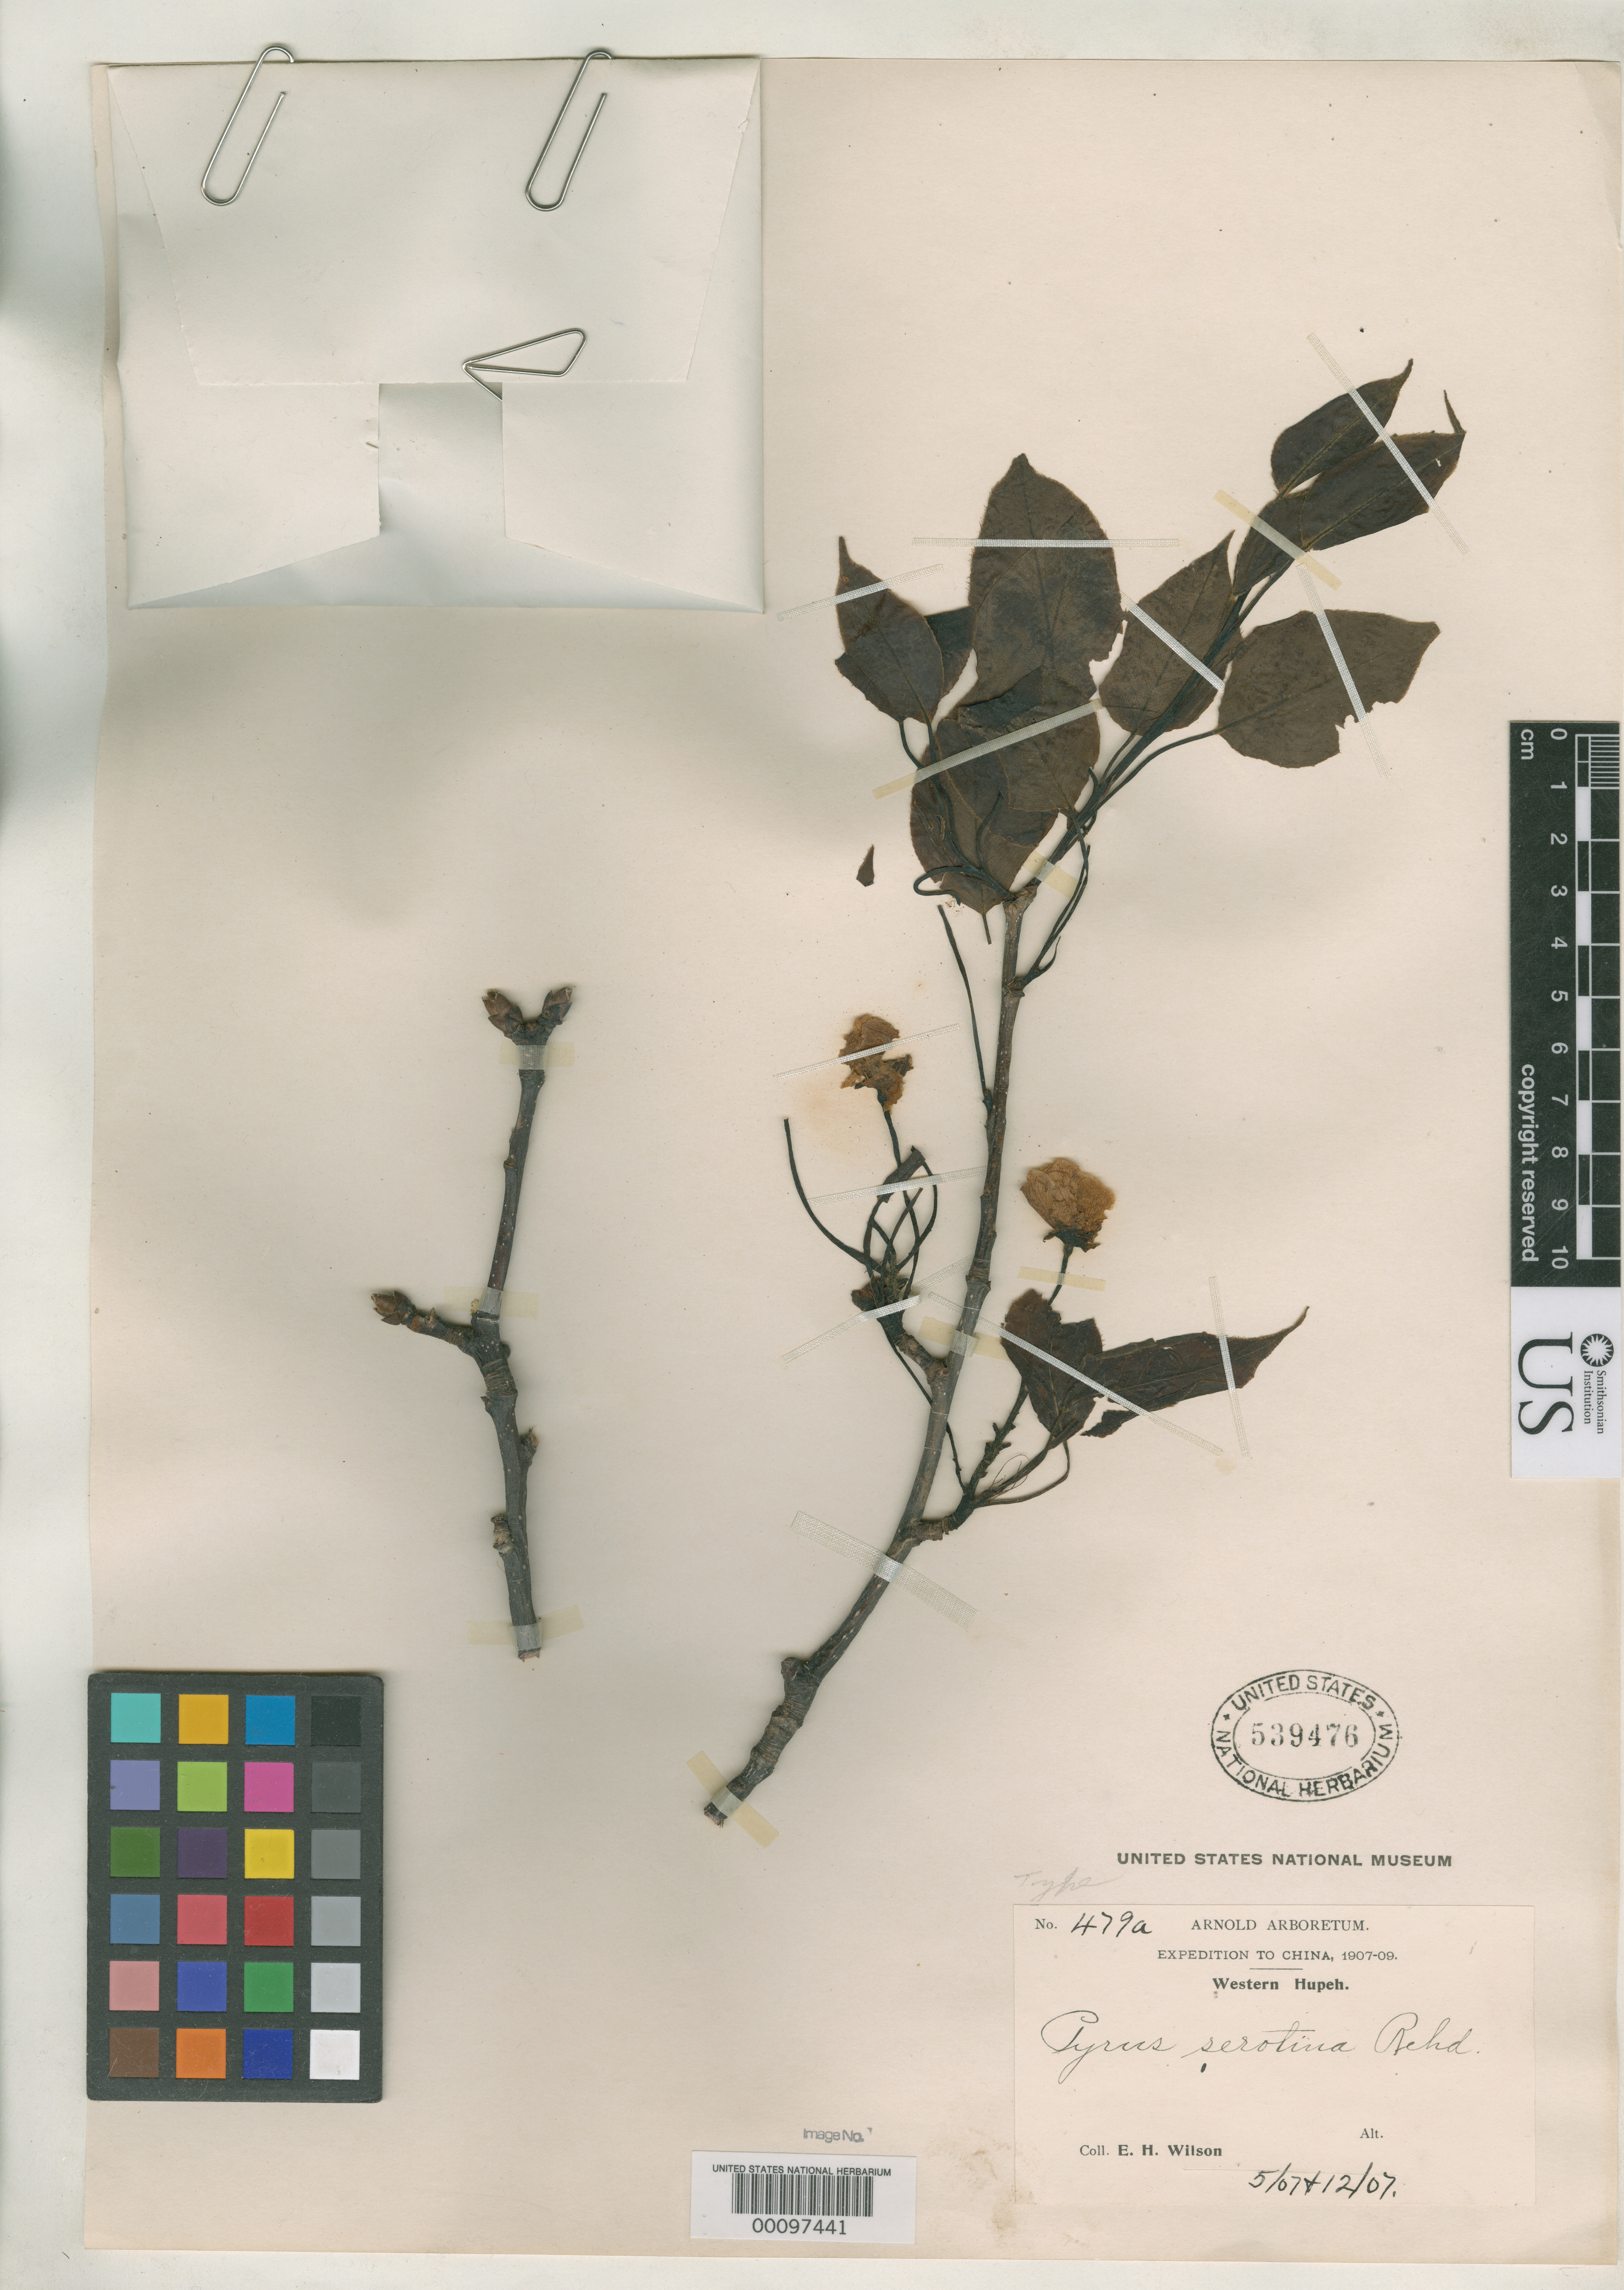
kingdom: Plantae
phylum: Tracheophyta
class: Magnoliopsida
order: Rosales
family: Rosaceae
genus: Pyrus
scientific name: Pyrus serotina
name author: Rehder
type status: Isotype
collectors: E. H. Wilson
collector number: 479 a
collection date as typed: May 1907 and -- Dec 1907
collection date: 1907-05,1907-12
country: China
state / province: Hubei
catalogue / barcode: US 539476